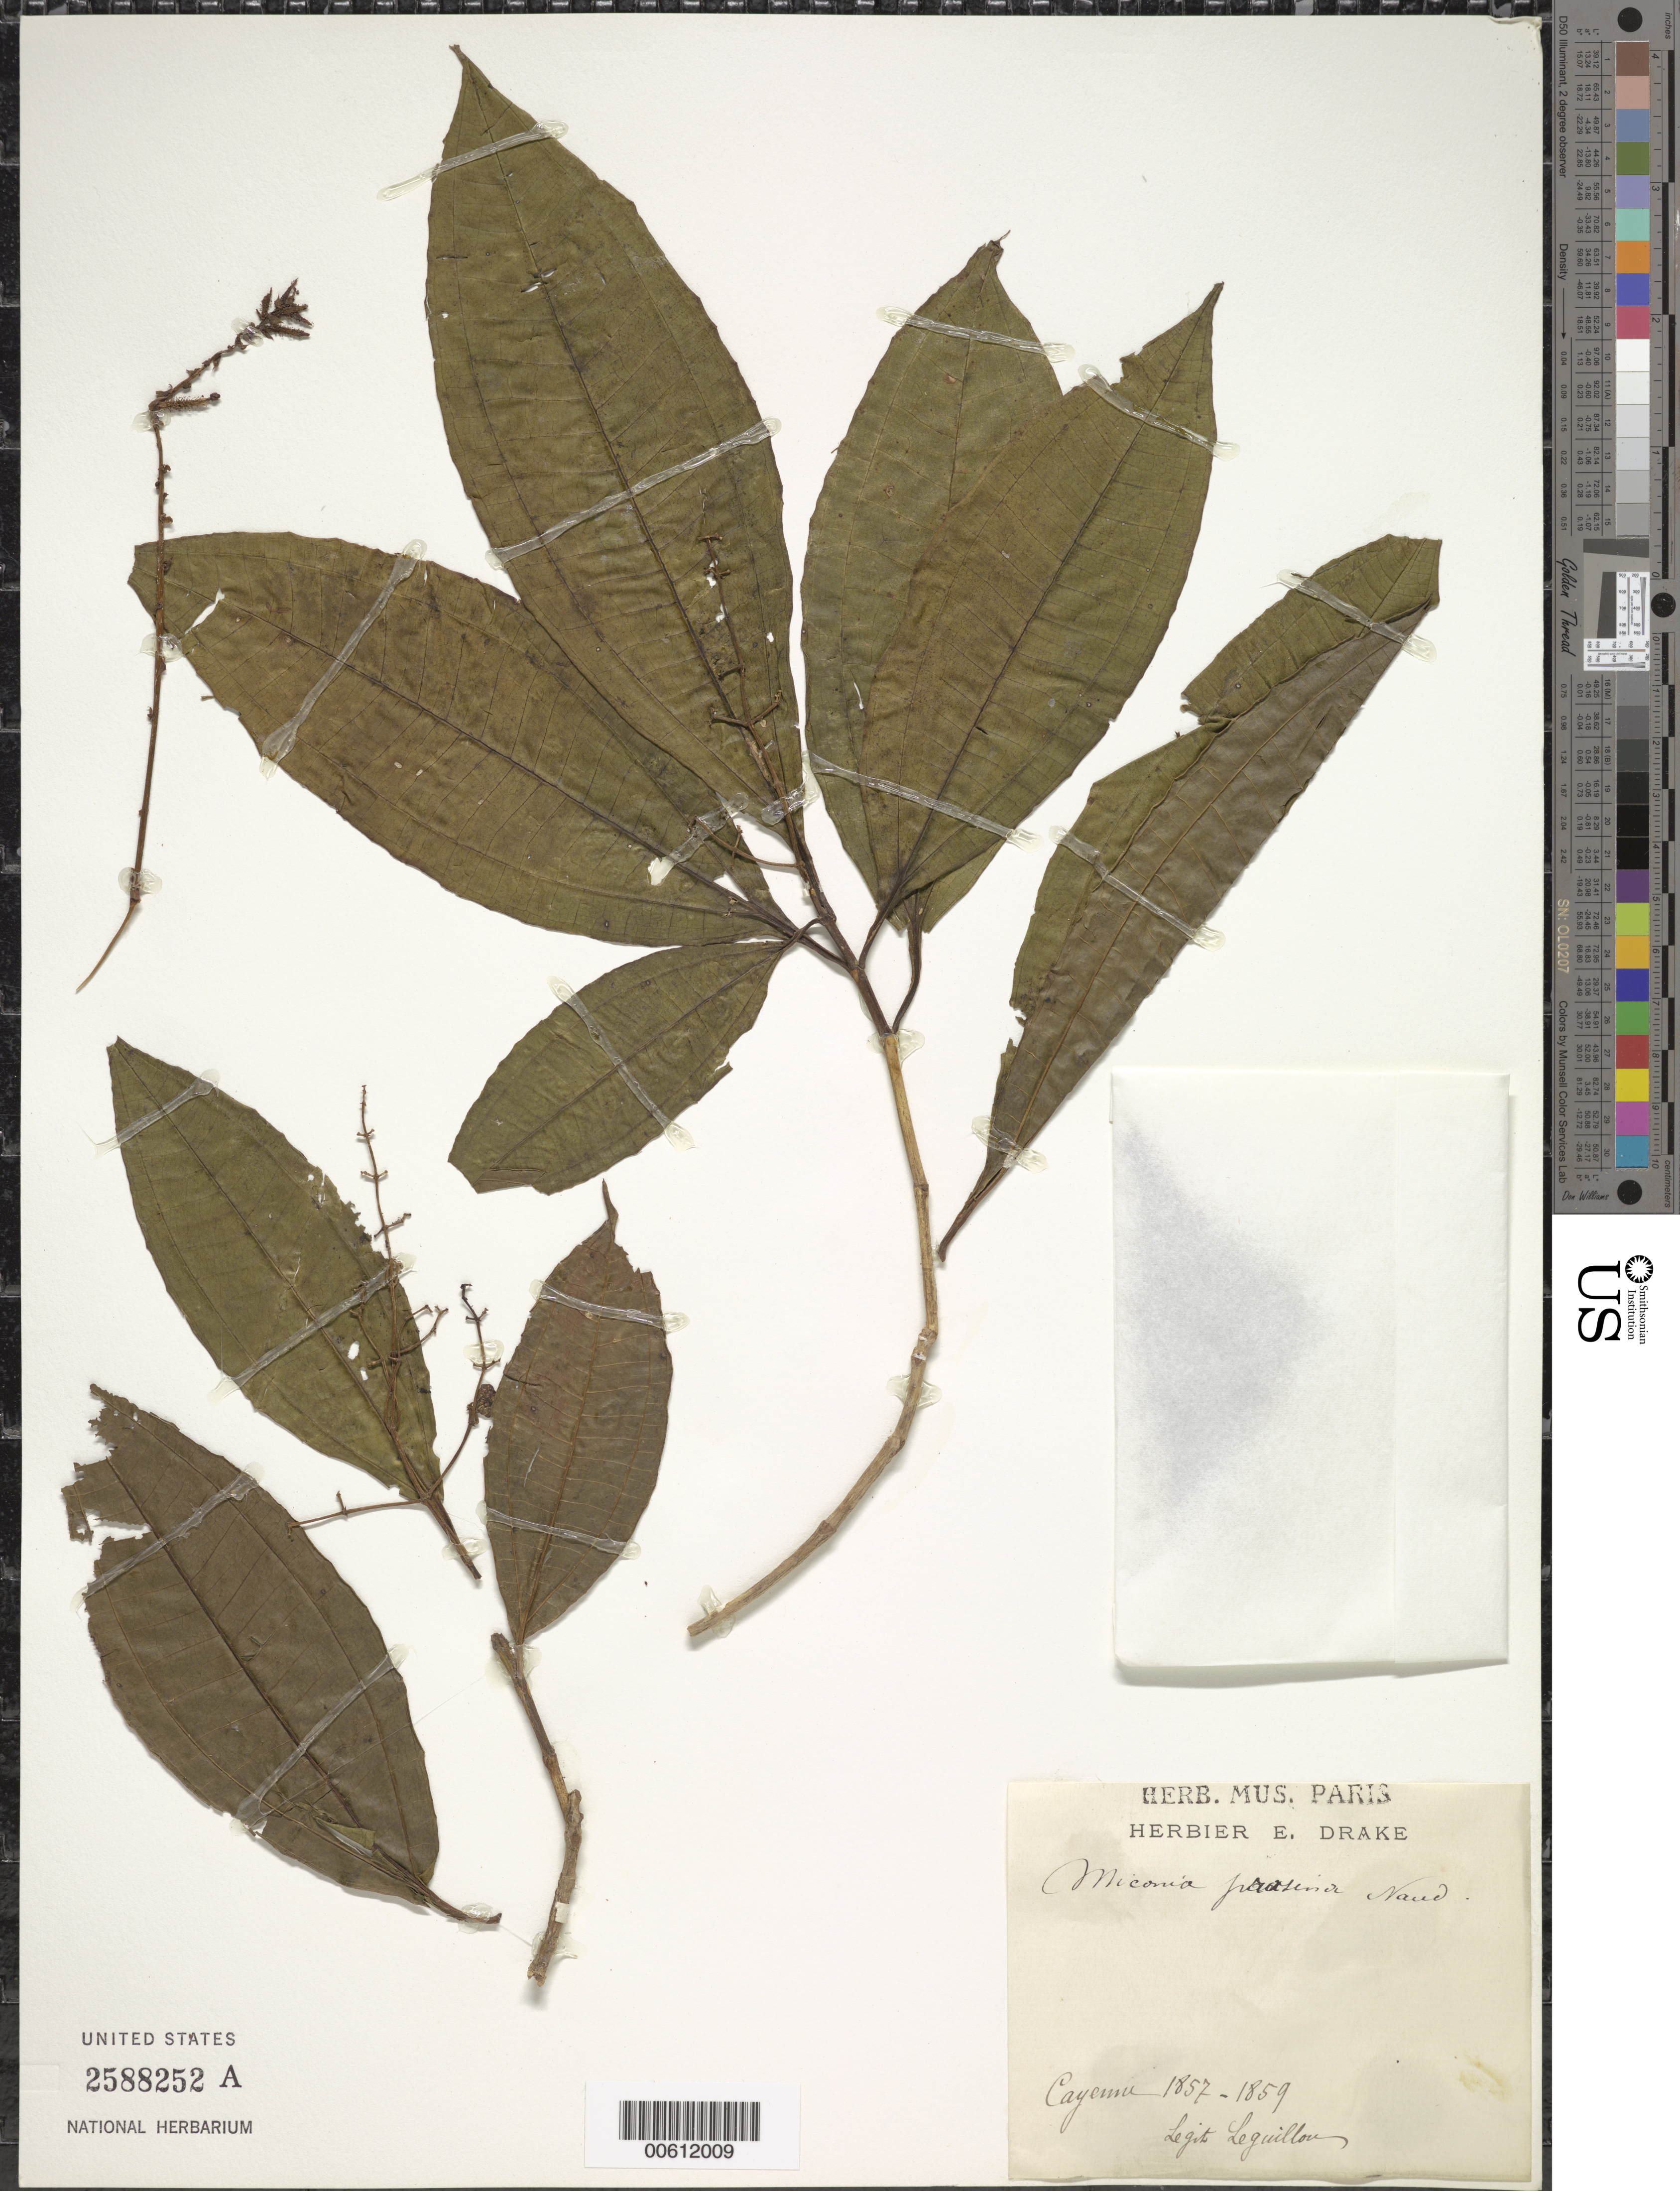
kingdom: Plantae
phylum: Tracheophyta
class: Magnoliopsida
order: Myrtales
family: Melastomataceae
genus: Miconia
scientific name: Miconia prasina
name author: (Sw.) DC.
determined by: Wurdack, John J., (US), US (UNITED STATES)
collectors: -. Leguillon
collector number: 0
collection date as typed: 1857 to 1859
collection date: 1857/1859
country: French Guiana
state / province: Cayenne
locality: Cayenne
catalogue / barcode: US 2588252A